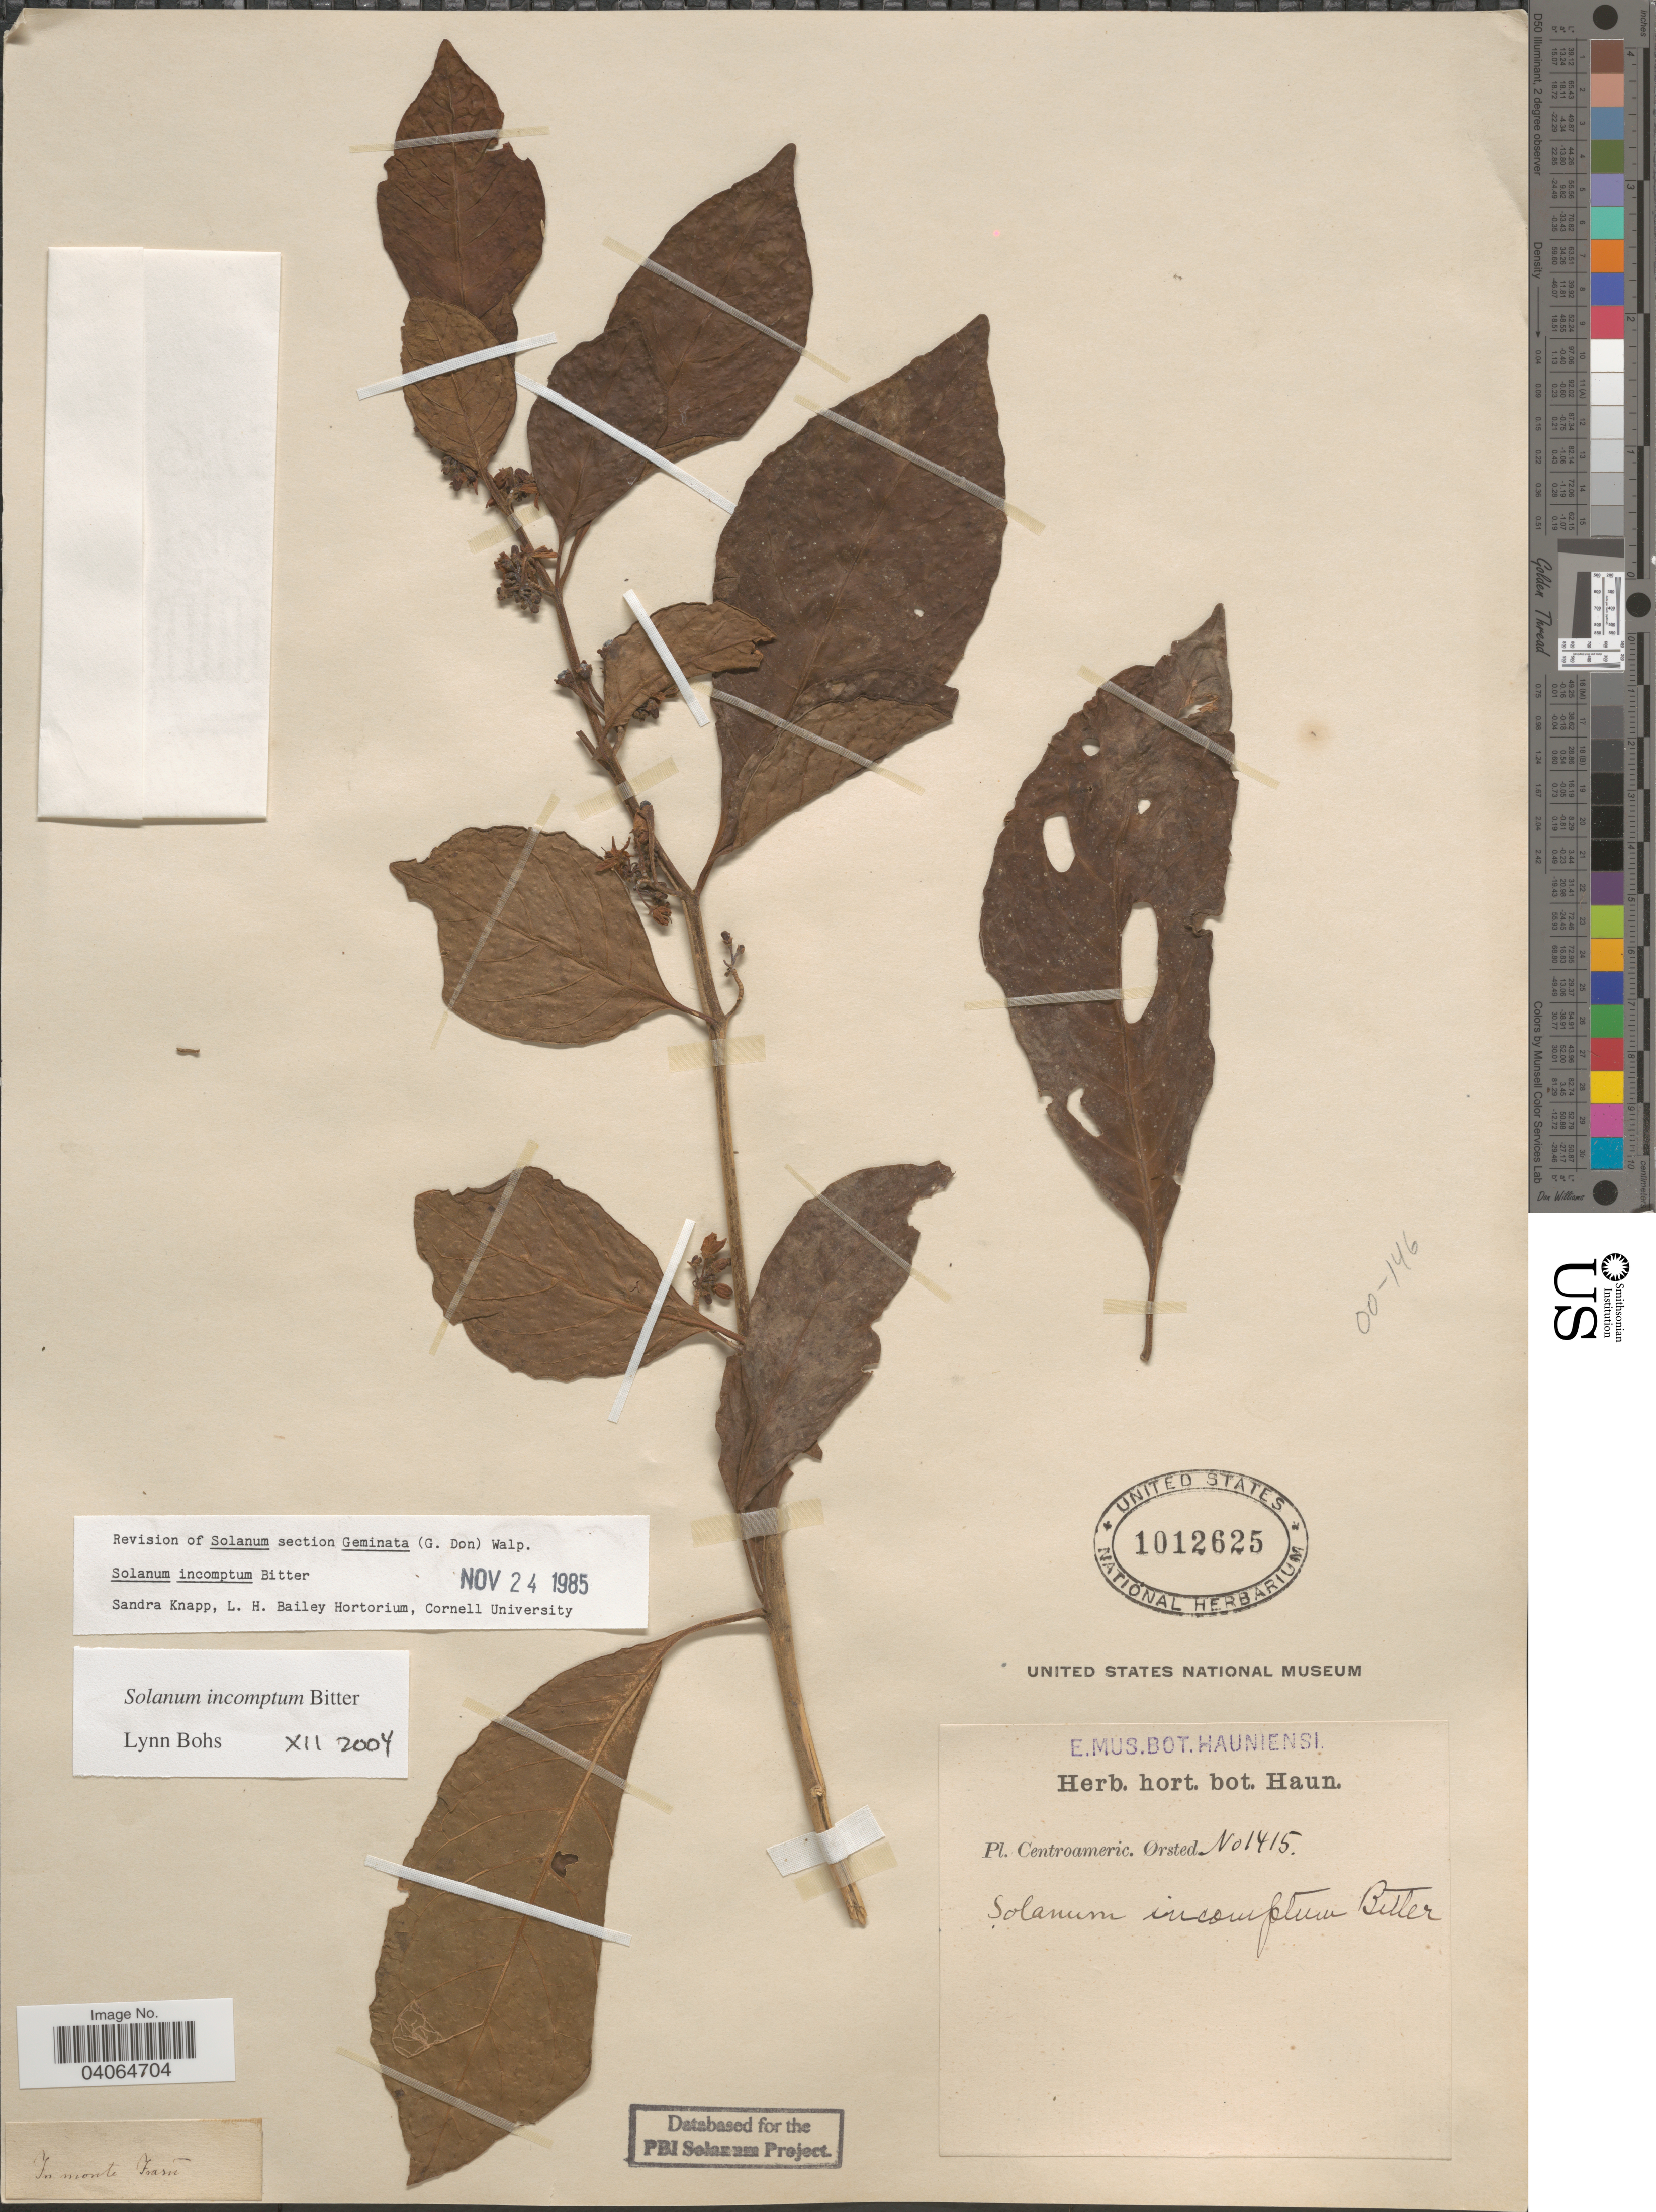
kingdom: Plantae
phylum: Tracheophyta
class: Magnoliopsida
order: Solanales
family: Solanaceae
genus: Solanum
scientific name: Solanum incomptum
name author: Bitter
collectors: Ørsted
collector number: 1415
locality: Centroameric.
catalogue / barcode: US 1012625